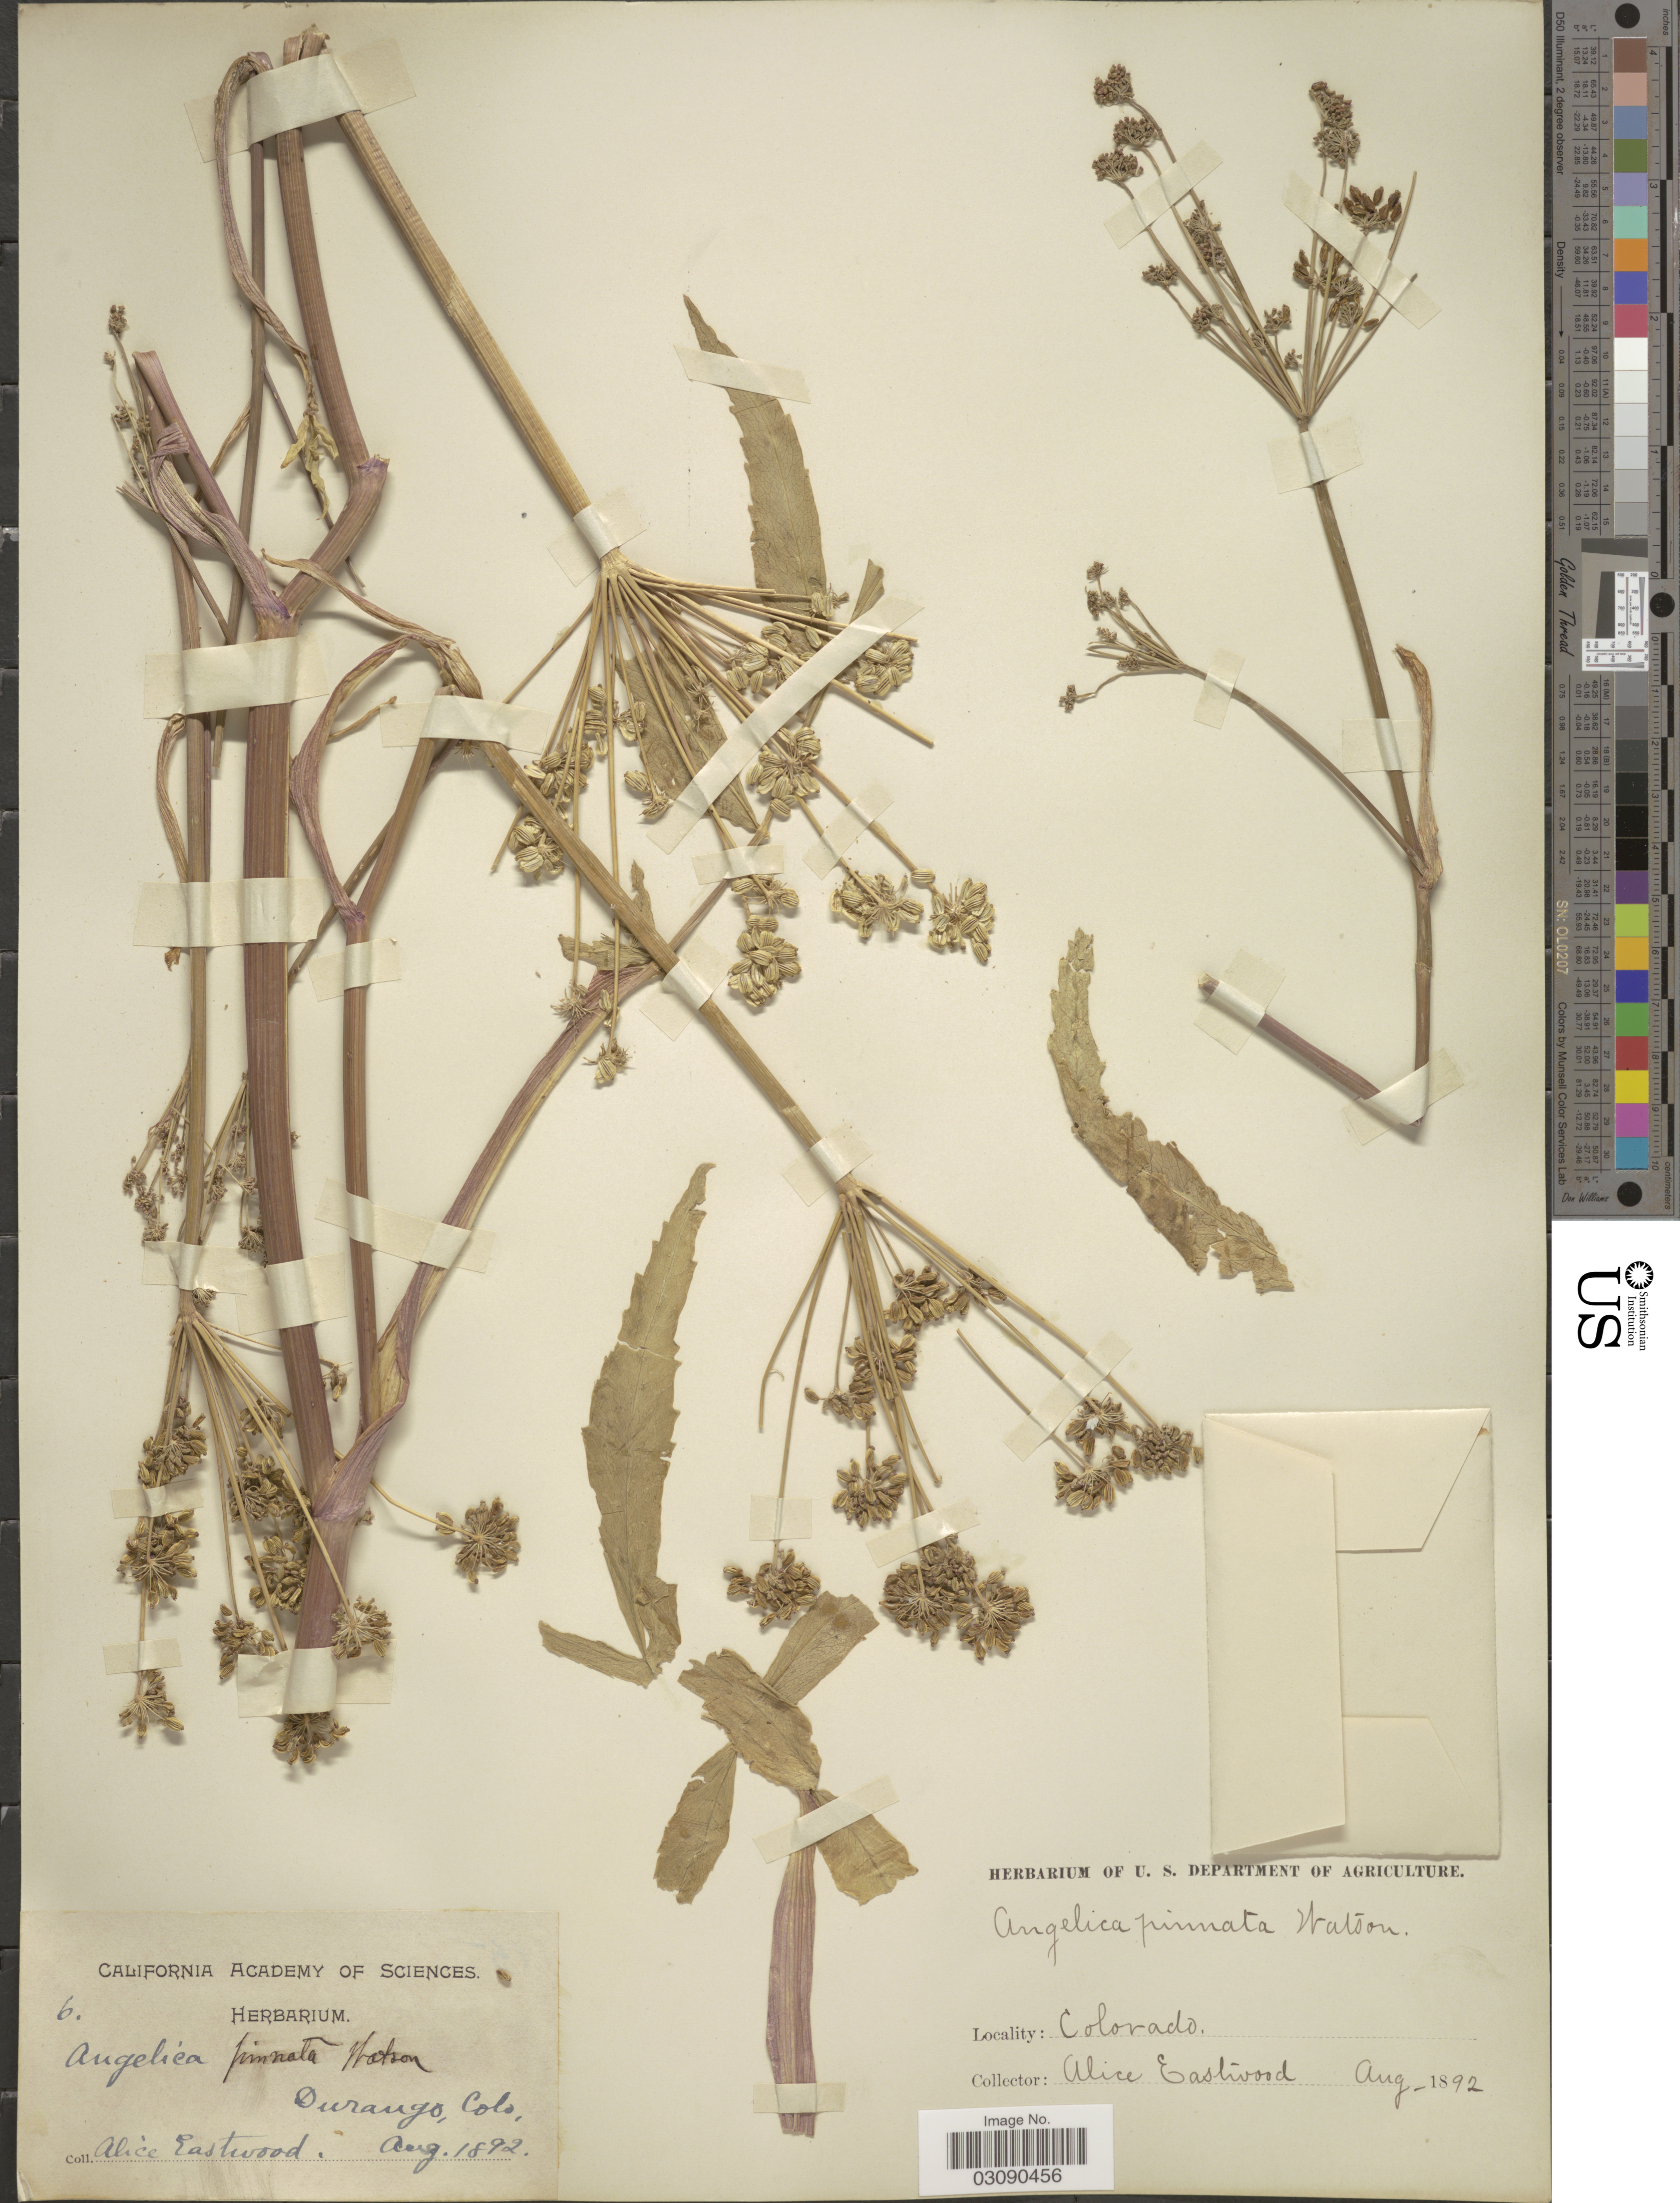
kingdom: Plantae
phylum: Tracheophyta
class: Magnoliopsida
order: Apiales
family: Apiaceae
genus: Angelica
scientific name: Angelica pinnata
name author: S. Watson in C. King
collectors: A. Eastwood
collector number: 6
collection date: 1892-08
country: United States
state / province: Colorado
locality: Durango.